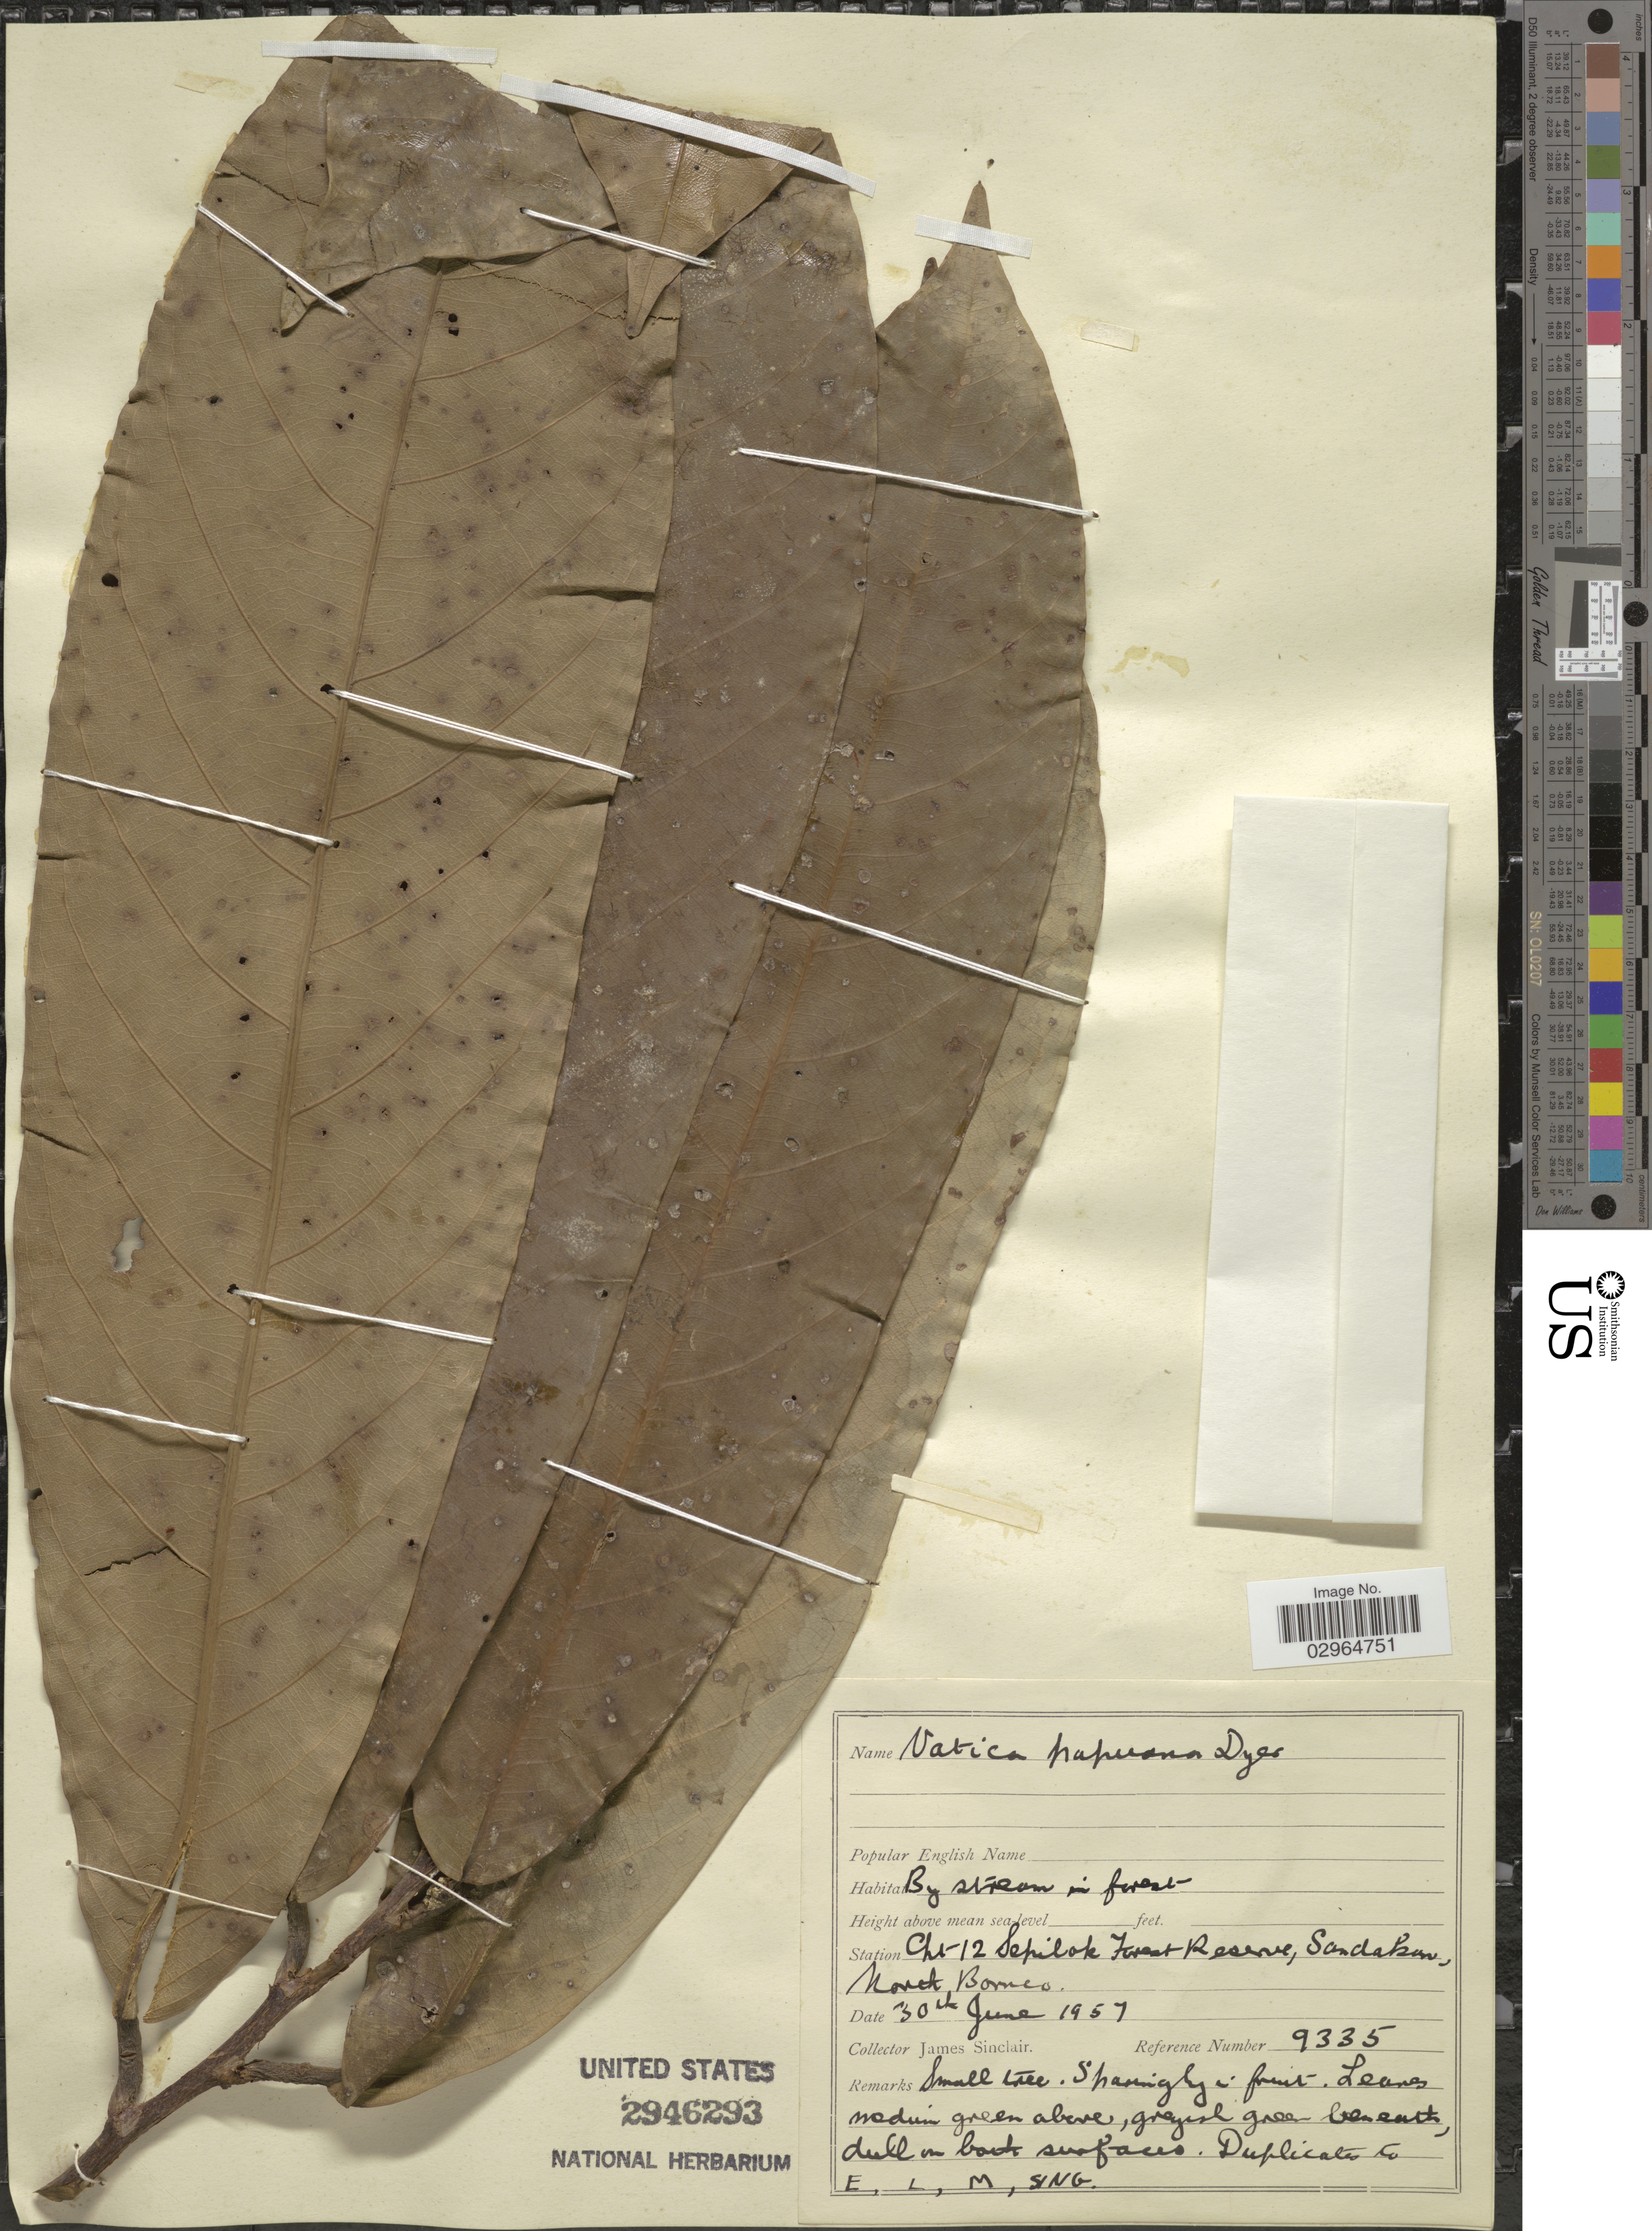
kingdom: Plantae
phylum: Tracheophyta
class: Magnoliopsida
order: Malvales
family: Dipterocarpaceae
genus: Vatica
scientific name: Vatica papuana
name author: Dyer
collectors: J. Sinclair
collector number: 9335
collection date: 1957-06-30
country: Malaysia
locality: Station Cpt 12 Sepilok Forest Reserve, Sandakan, North Borneo.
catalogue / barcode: US 2946293